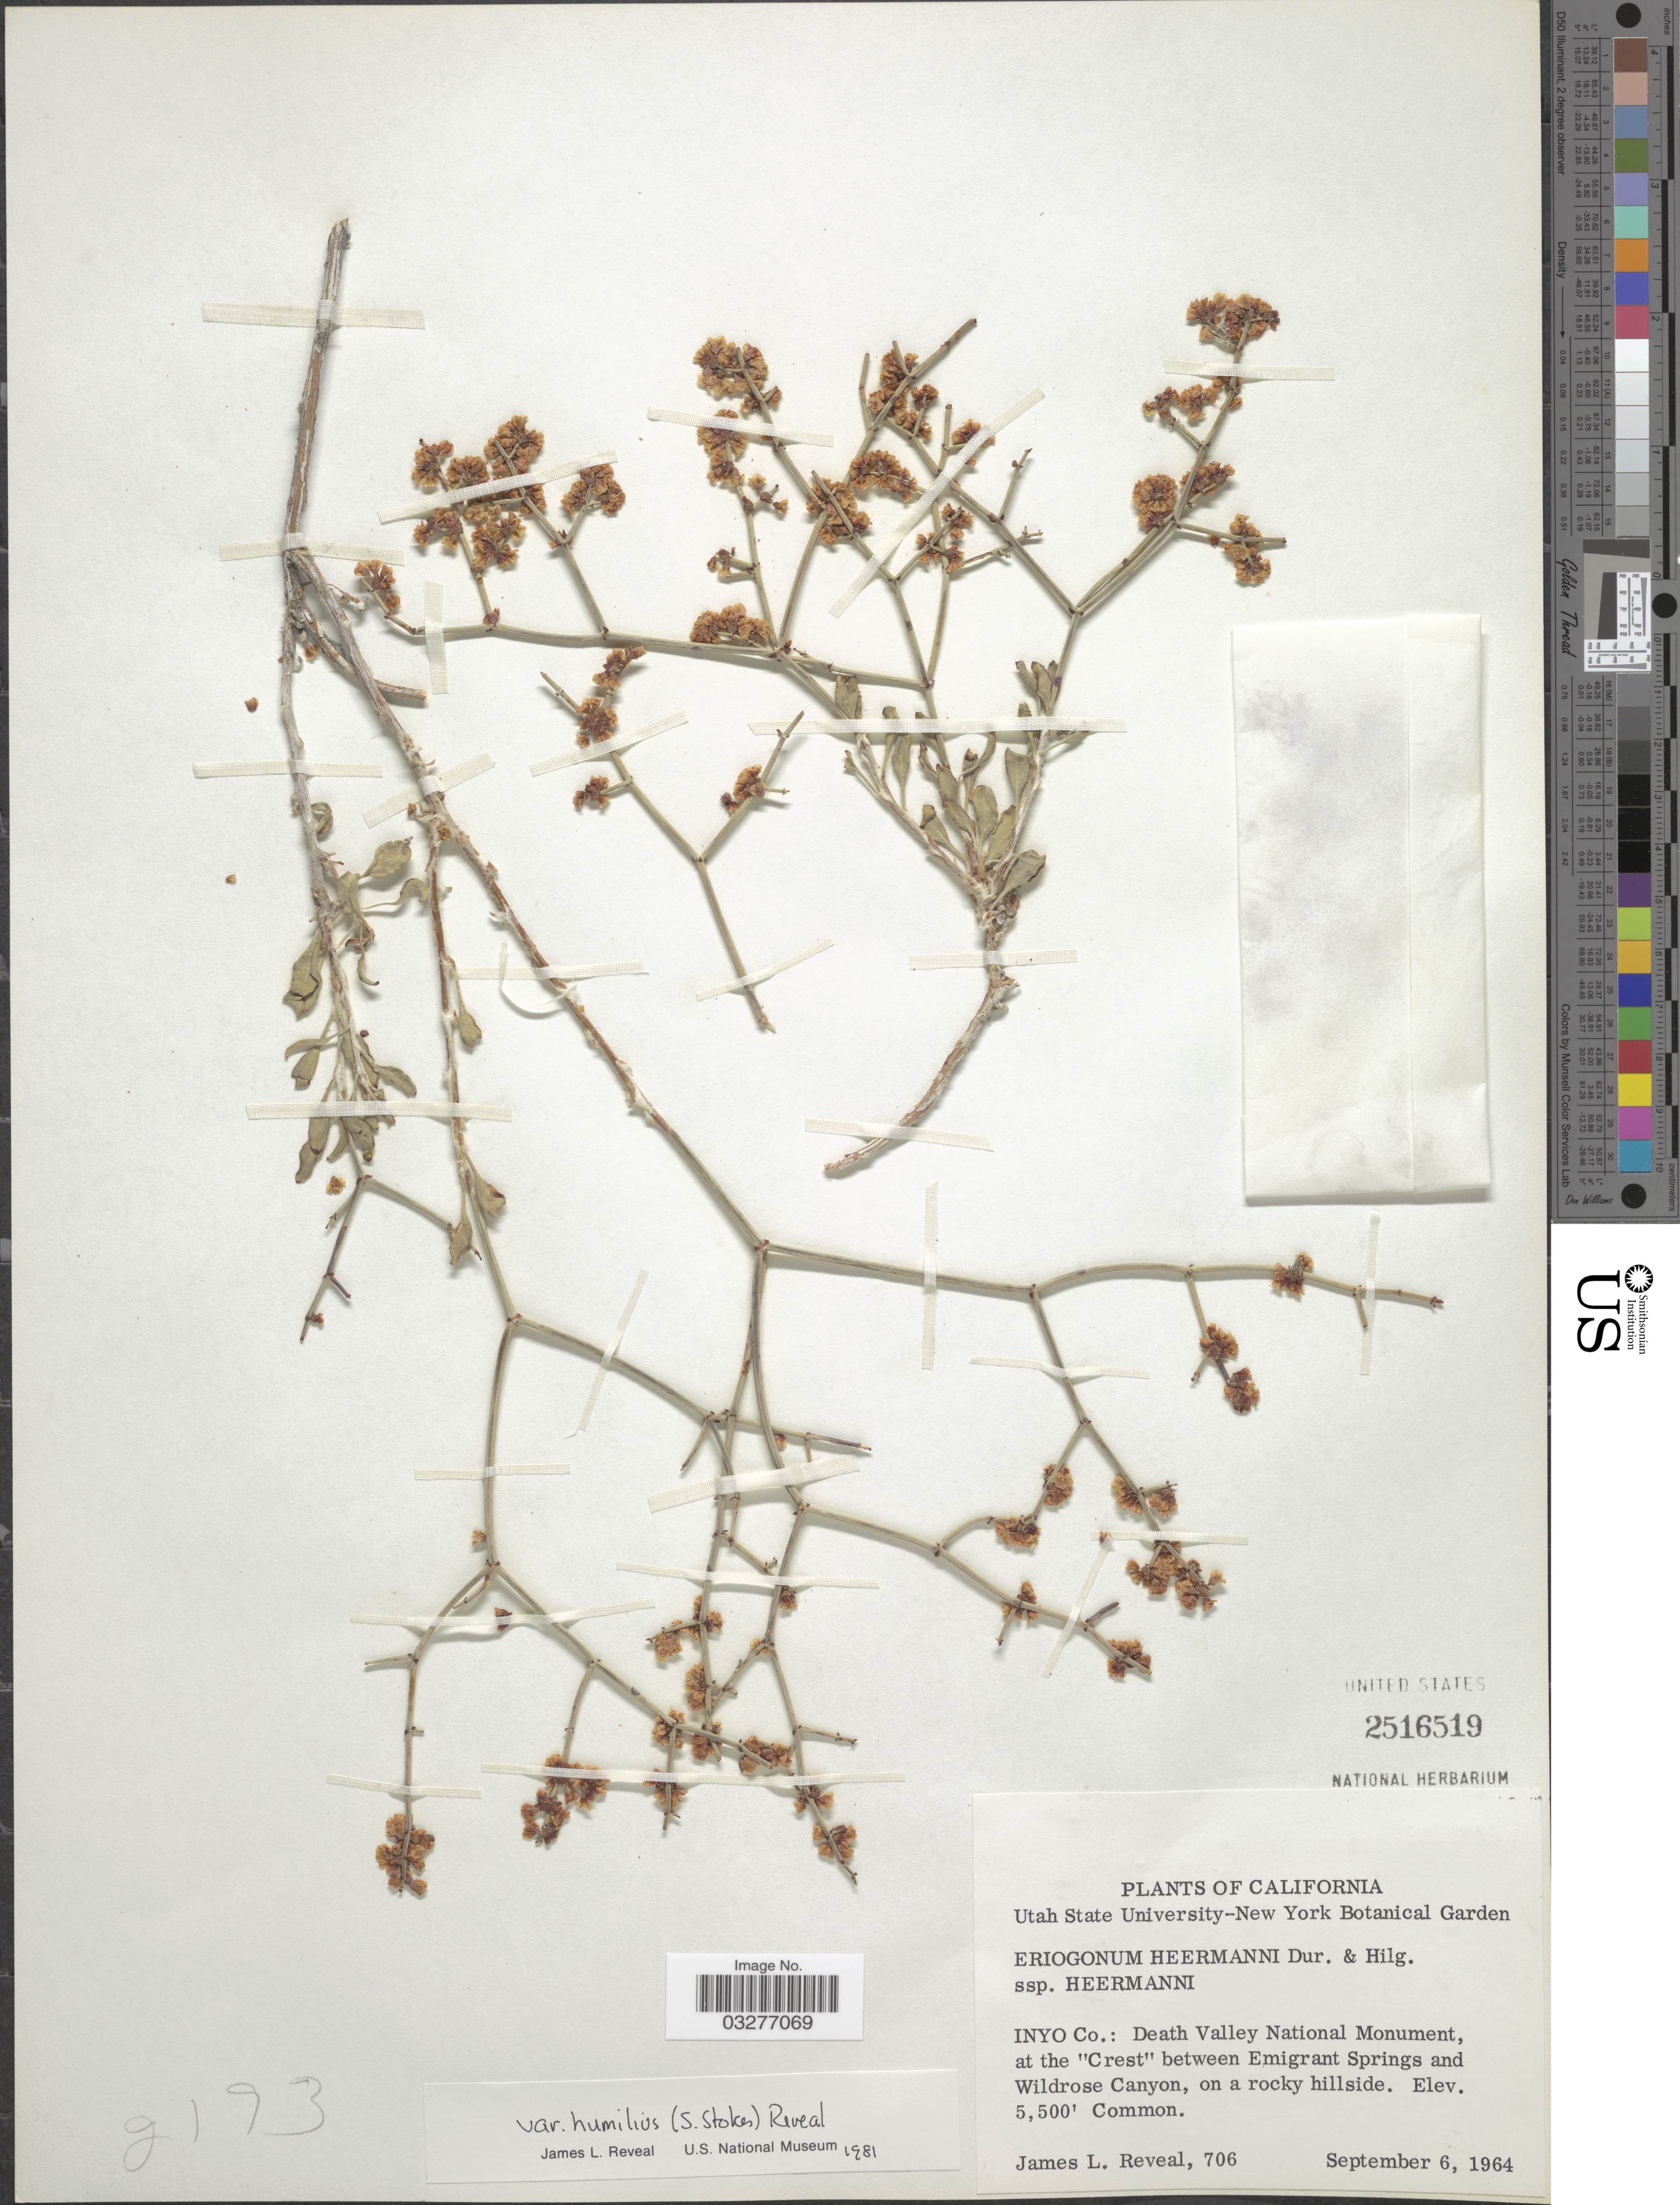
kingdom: Plantae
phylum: Tracheophyta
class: Magnoliopsida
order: Caryophyllales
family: Polygonaceae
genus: Eriogonum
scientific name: Eriogonum heermannii var. humilius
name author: (S. Stokes) Reveal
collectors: J. L. Reveal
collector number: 706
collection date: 1964-09-06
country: United States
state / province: California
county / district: Inyo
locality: Inyo Co.: Death Valley National Monument, at the "Crest"between Emigrant Springs and Wildrose Canyon.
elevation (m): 1676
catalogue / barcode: US 2516519